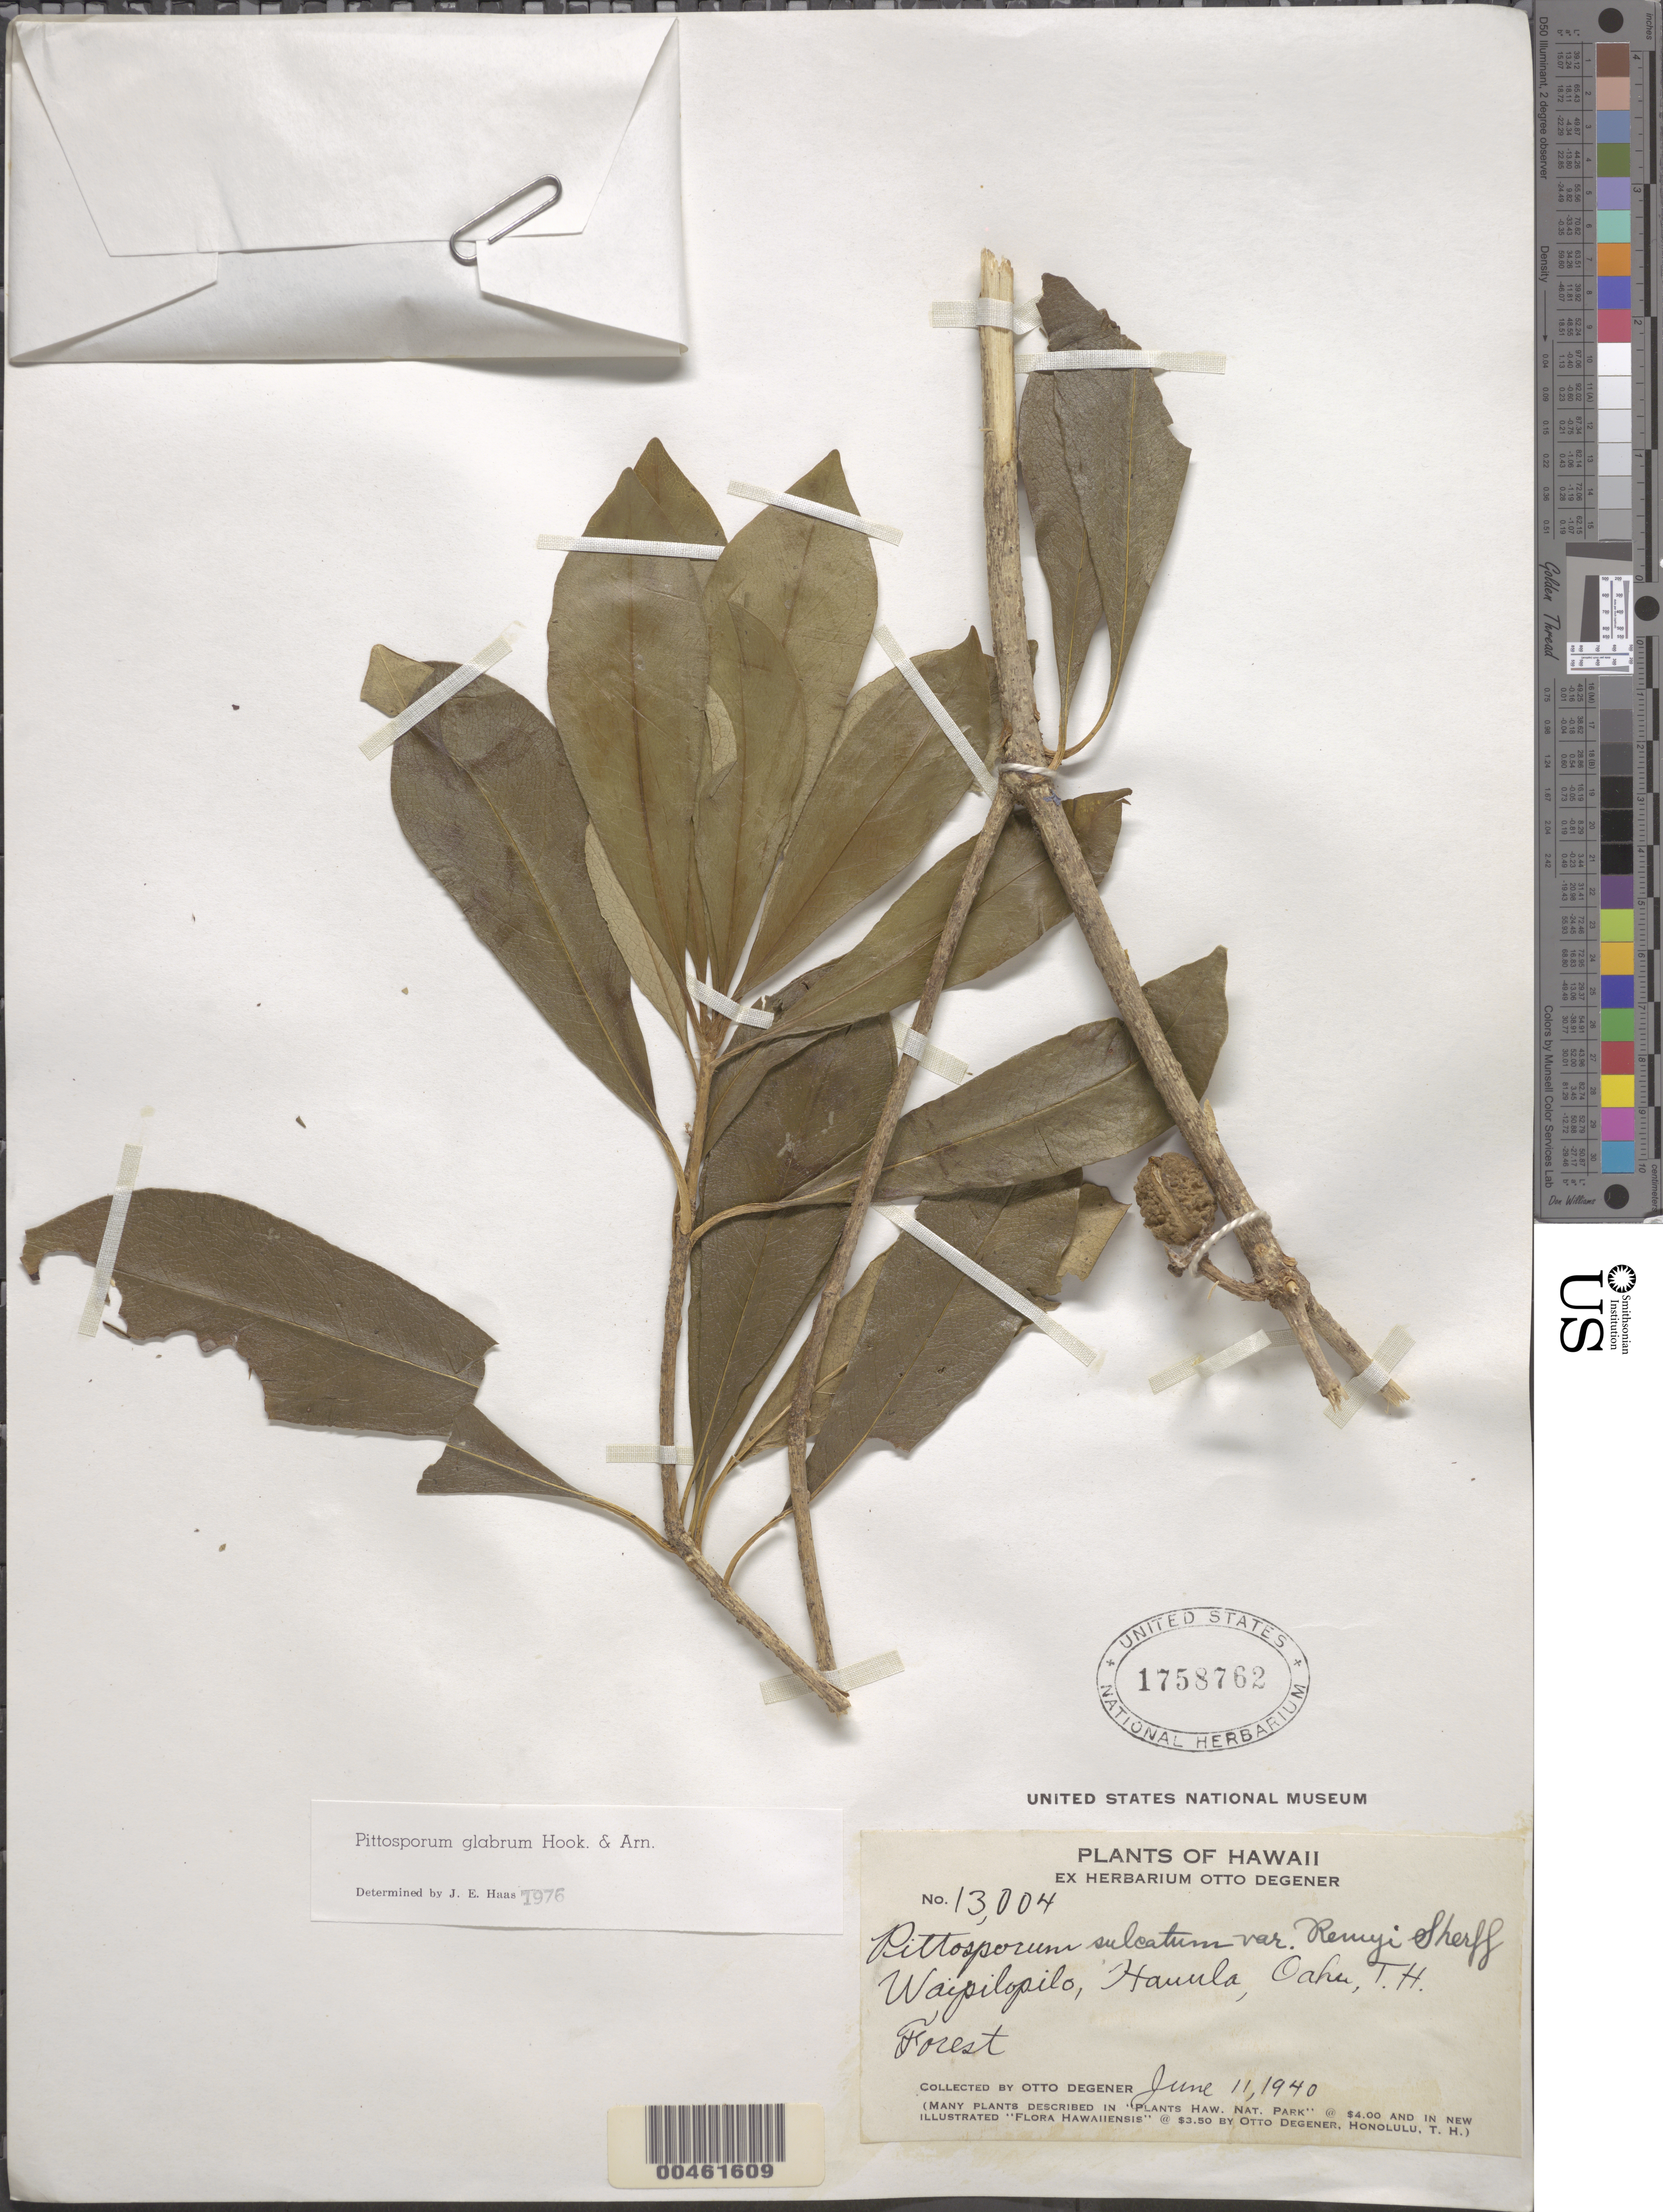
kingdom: Plantae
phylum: Tracheophyta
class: Magnoliopsida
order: Apiales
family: Pittosporaceae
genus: Pittosporum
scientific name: Pittosporum glabrum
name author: Hook. & Arn.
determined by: Haas, J. E.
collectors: O. Degener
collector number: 13004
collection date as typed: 11 Jun 1940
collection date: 1940-06-11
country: United States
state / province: Hawaii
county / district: Honolulu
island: Oahu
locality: Waipilopilo, Hauula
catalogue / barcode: US 1758762